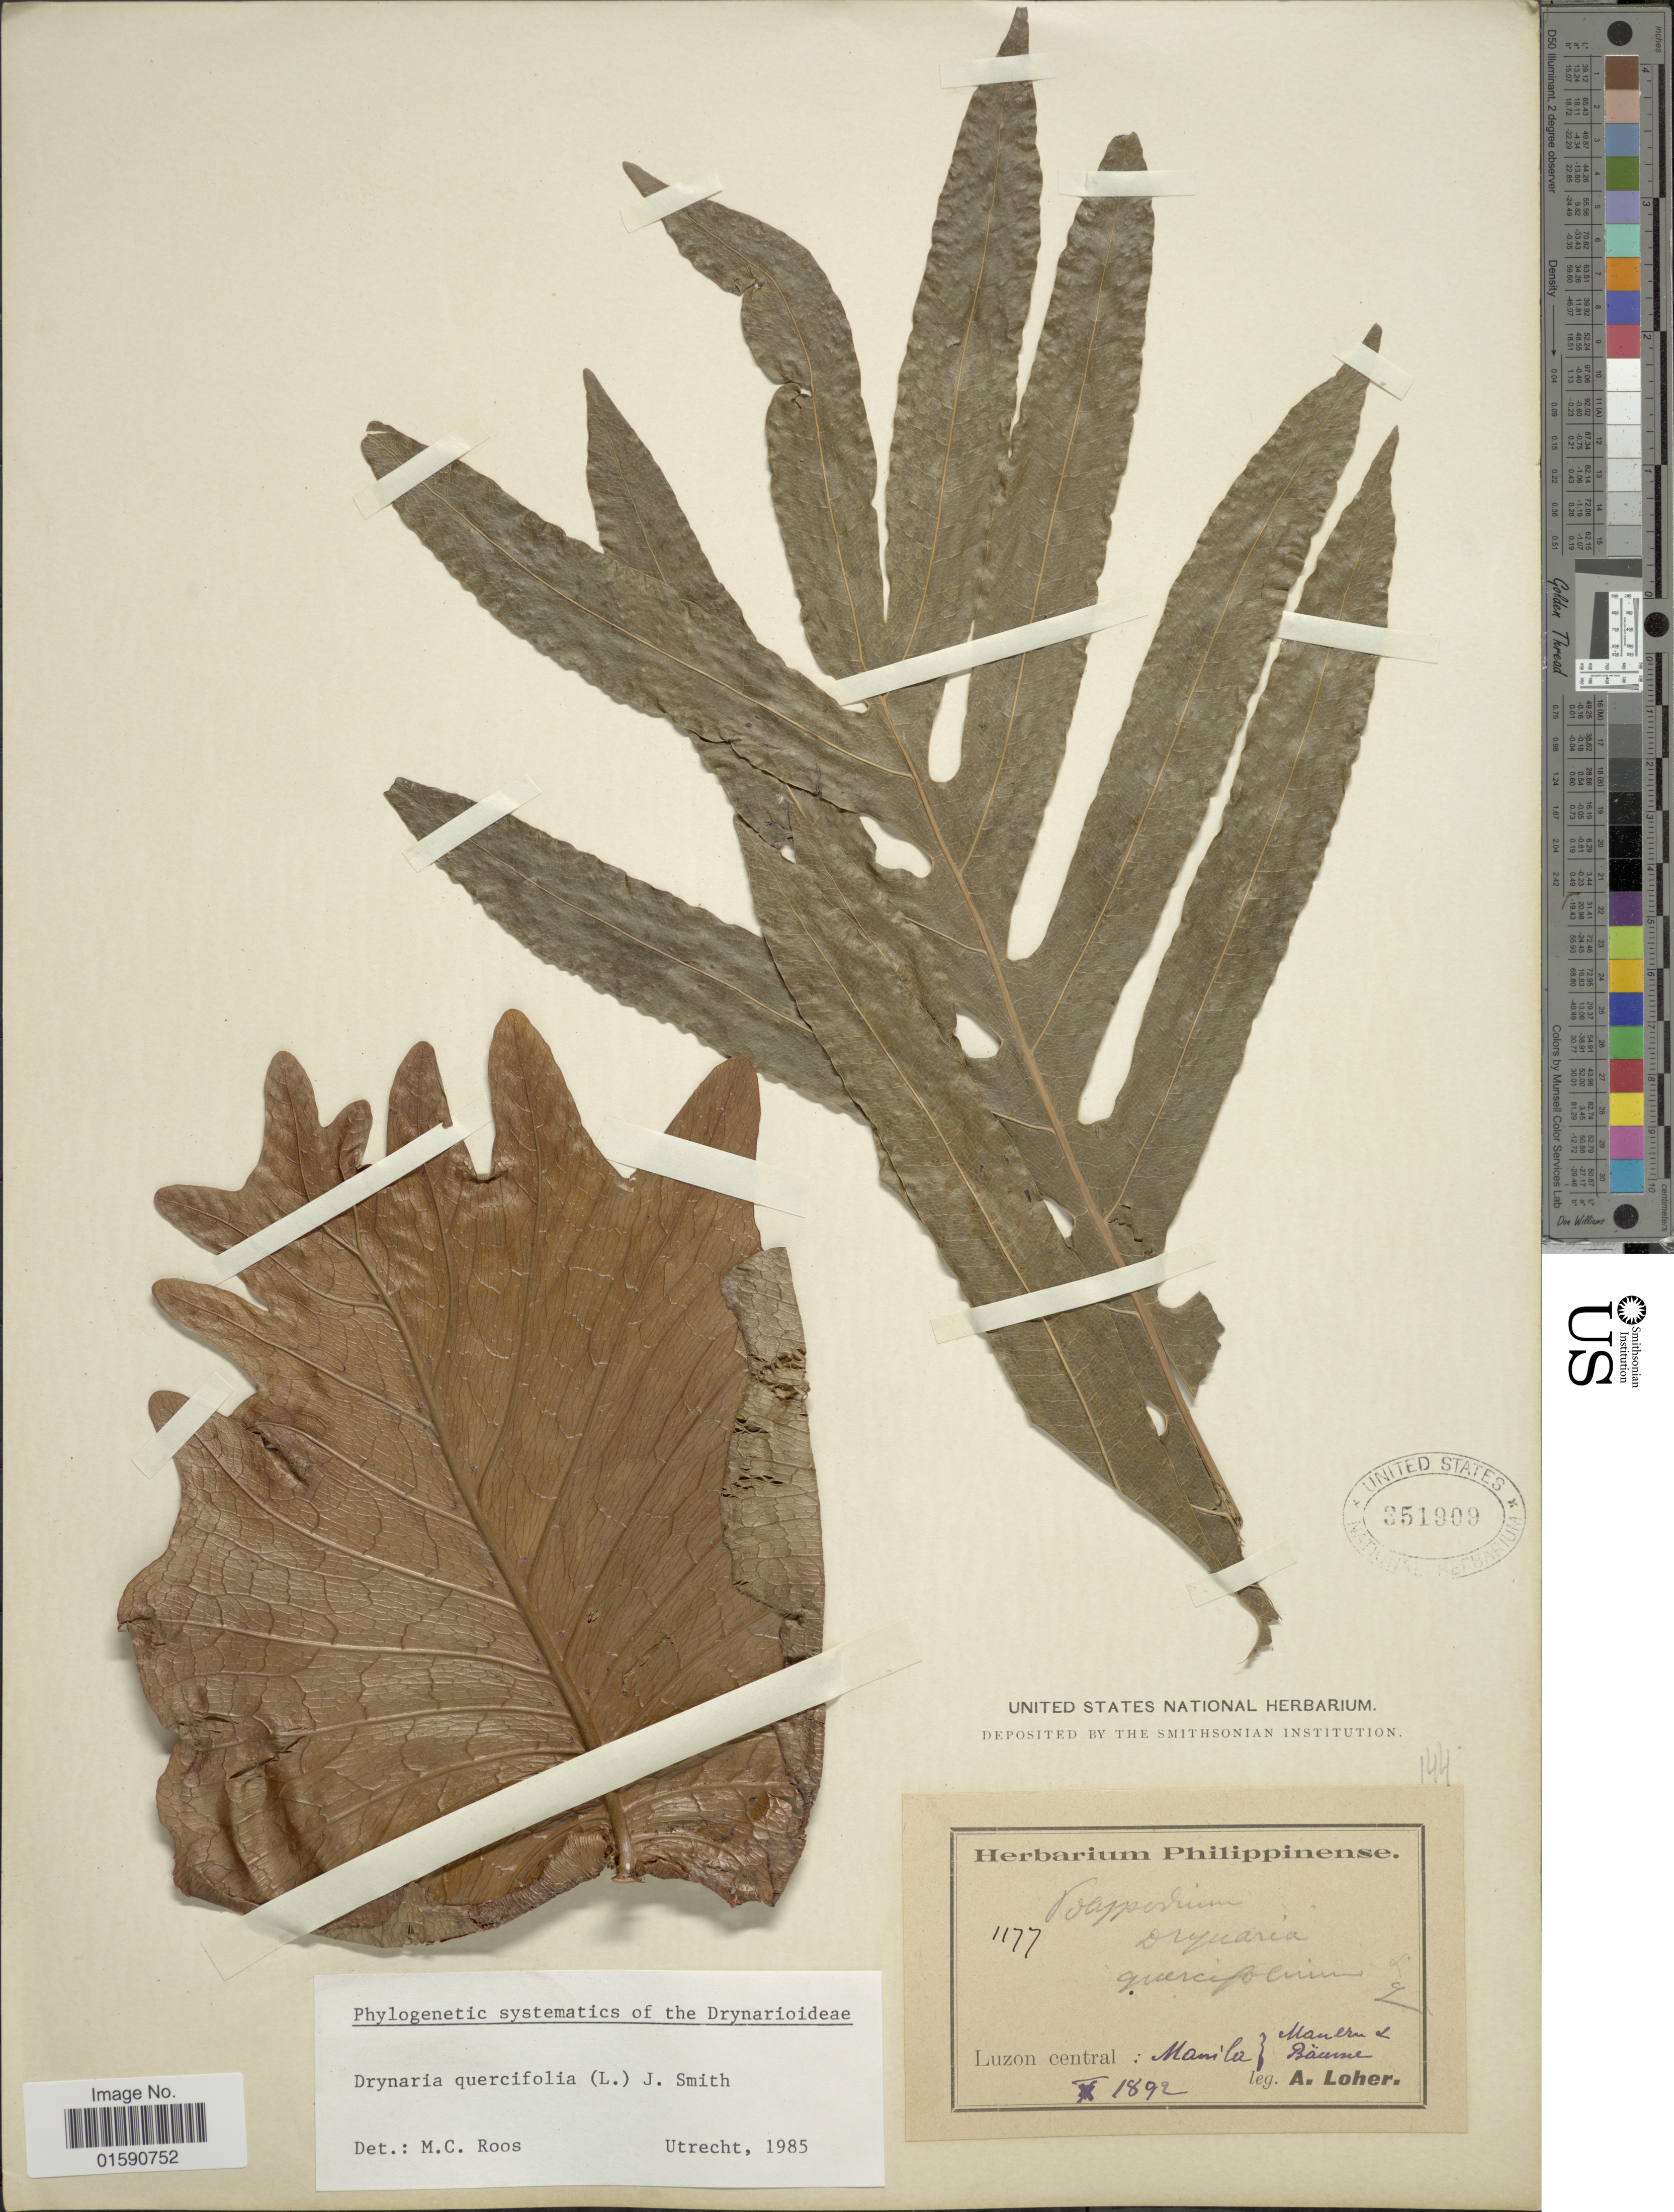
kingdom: Plantae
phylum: Tracheophyta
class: Polypodiopsida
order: Polypodiales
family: Polypodiaceae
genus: Drynaria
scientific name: Drynaria quercifolia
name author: (L.) J. Sm.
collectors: A. Loher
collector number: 1177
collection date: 1892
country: Philippines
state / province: Central Luzon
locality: Luzon Central: Manila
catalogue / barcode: US 351909